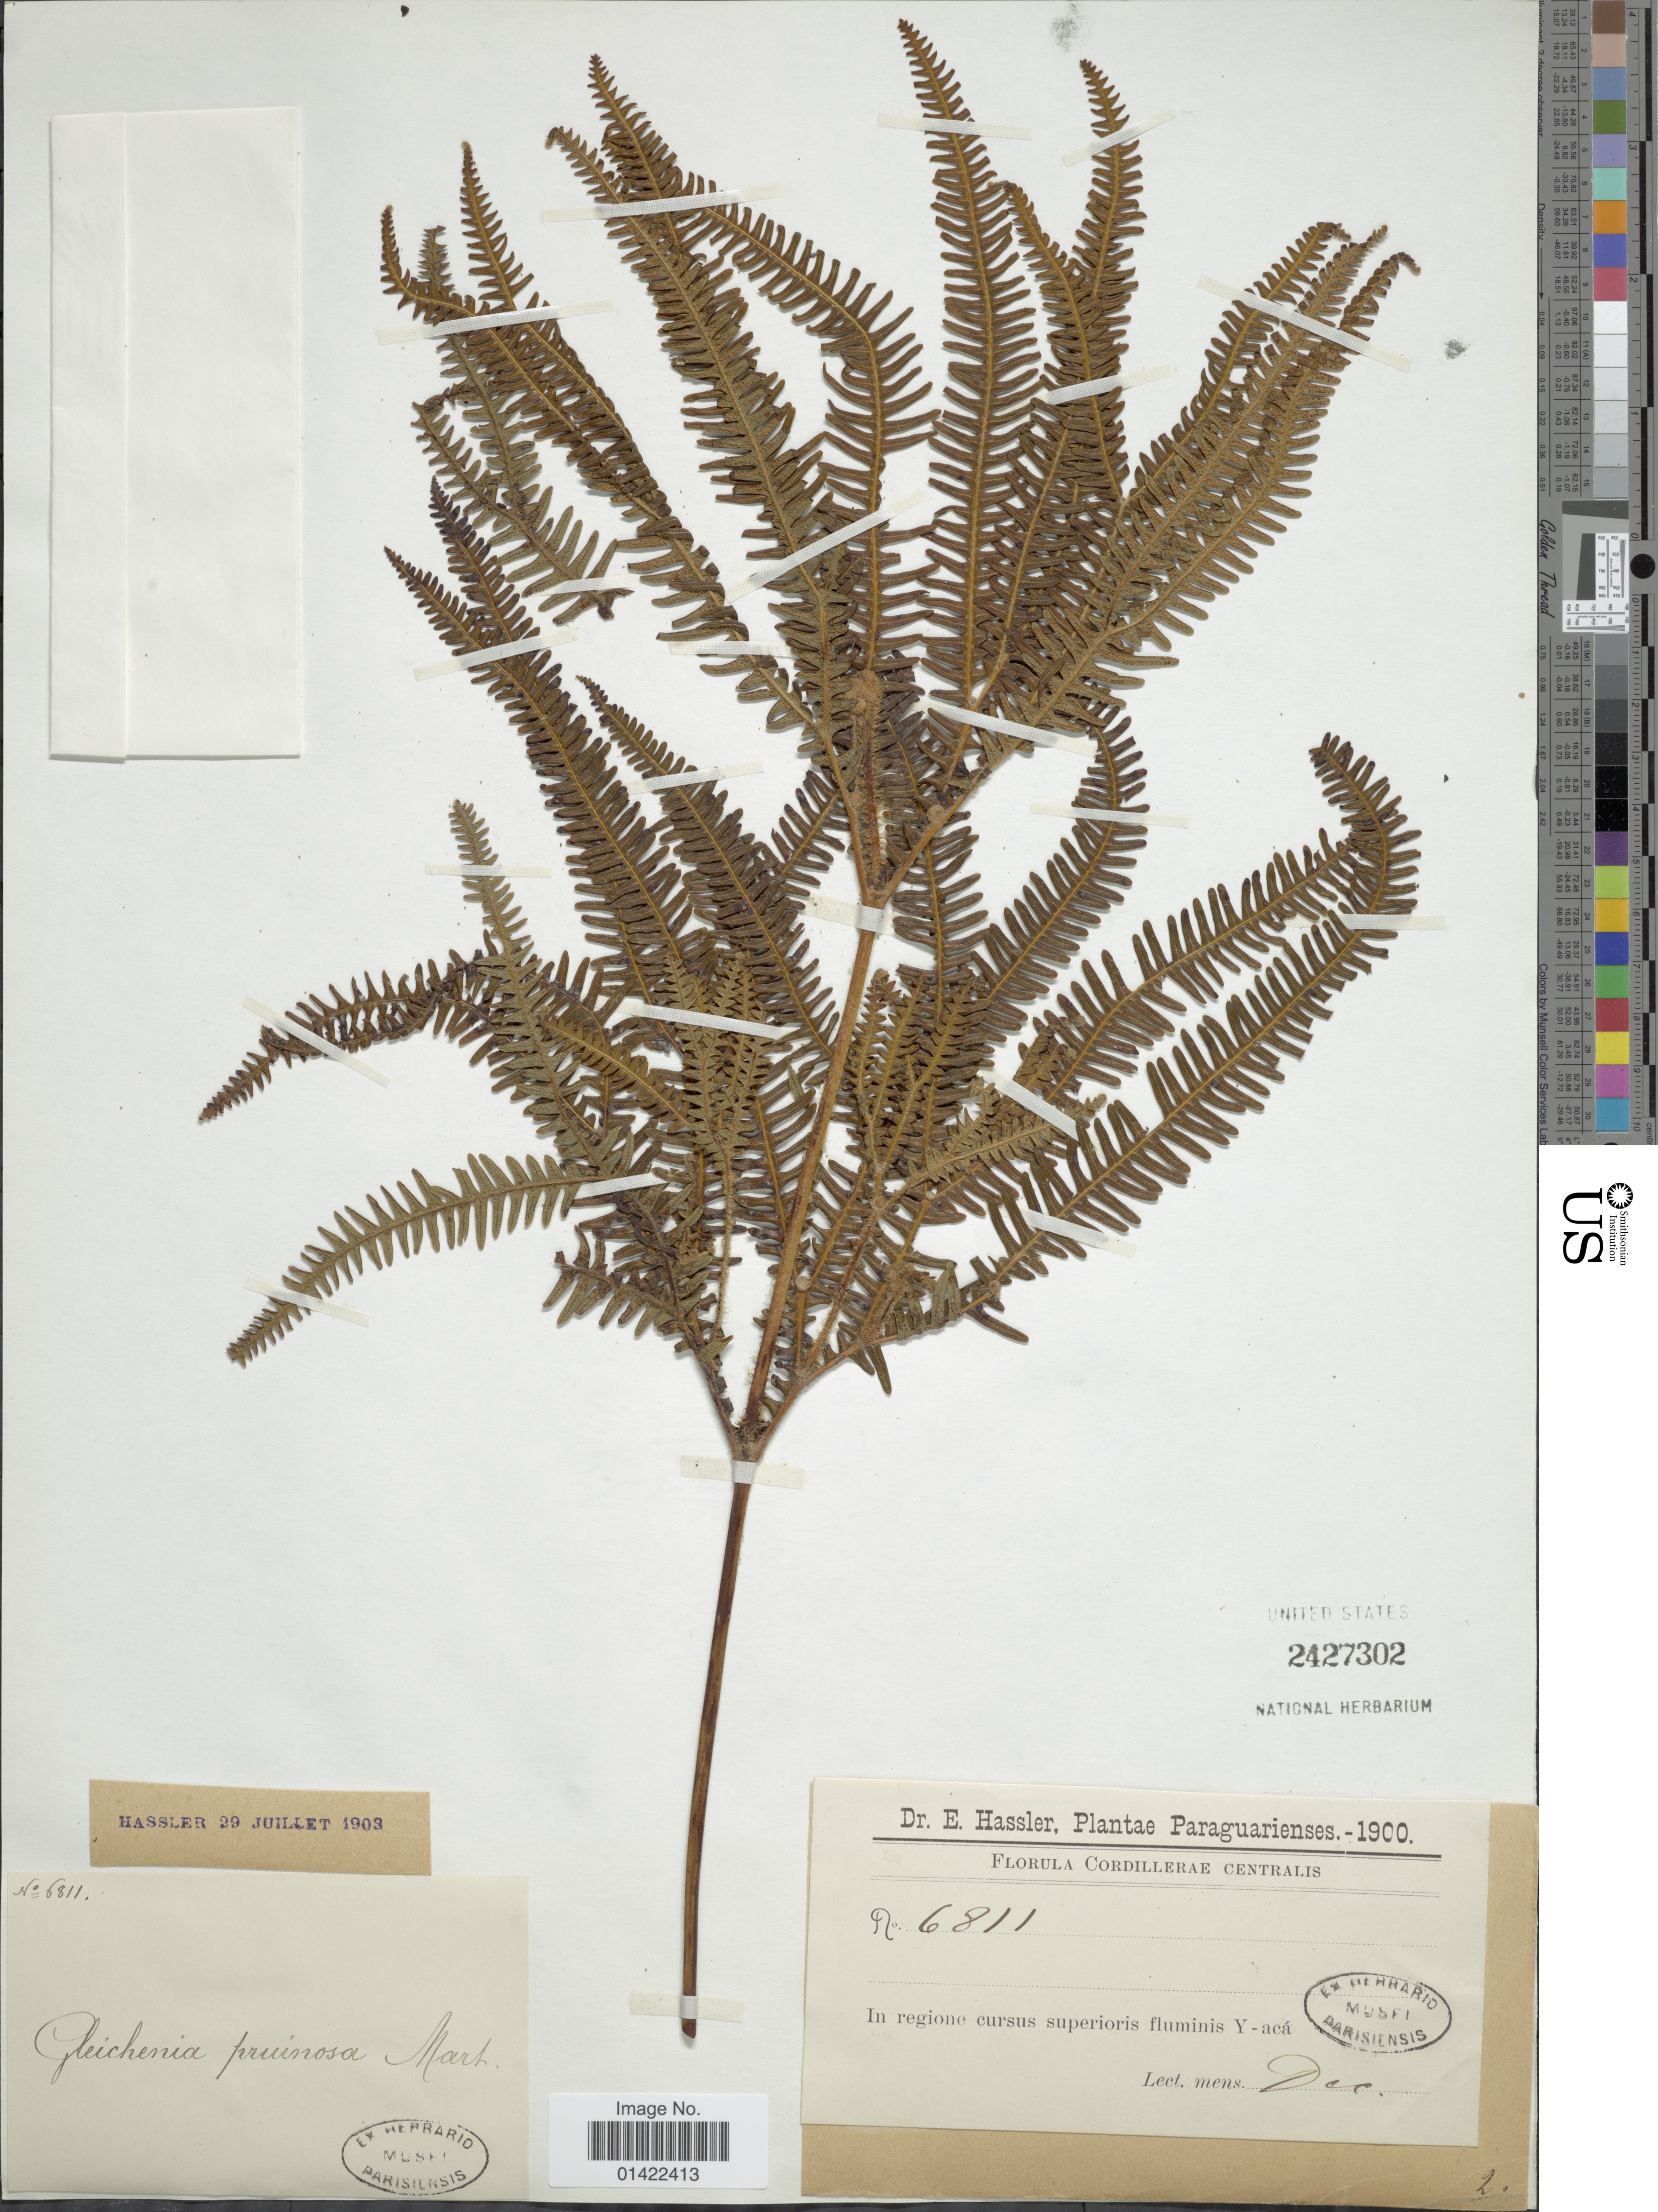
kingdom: Plantae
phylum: Tracheophyta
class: Polypodiopsida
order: Gleicheniales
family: Gleicheniaceae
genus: Sticherus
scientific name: Sticherus pruinosus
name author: (Mart.) Ching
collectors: E. Hassler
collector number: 6811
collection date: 1900-12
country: Paraguay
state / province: Cordillera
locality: Cordillerae Centralis, in regione cursus superioris fluminis Y - acá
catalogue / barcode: US 2427302